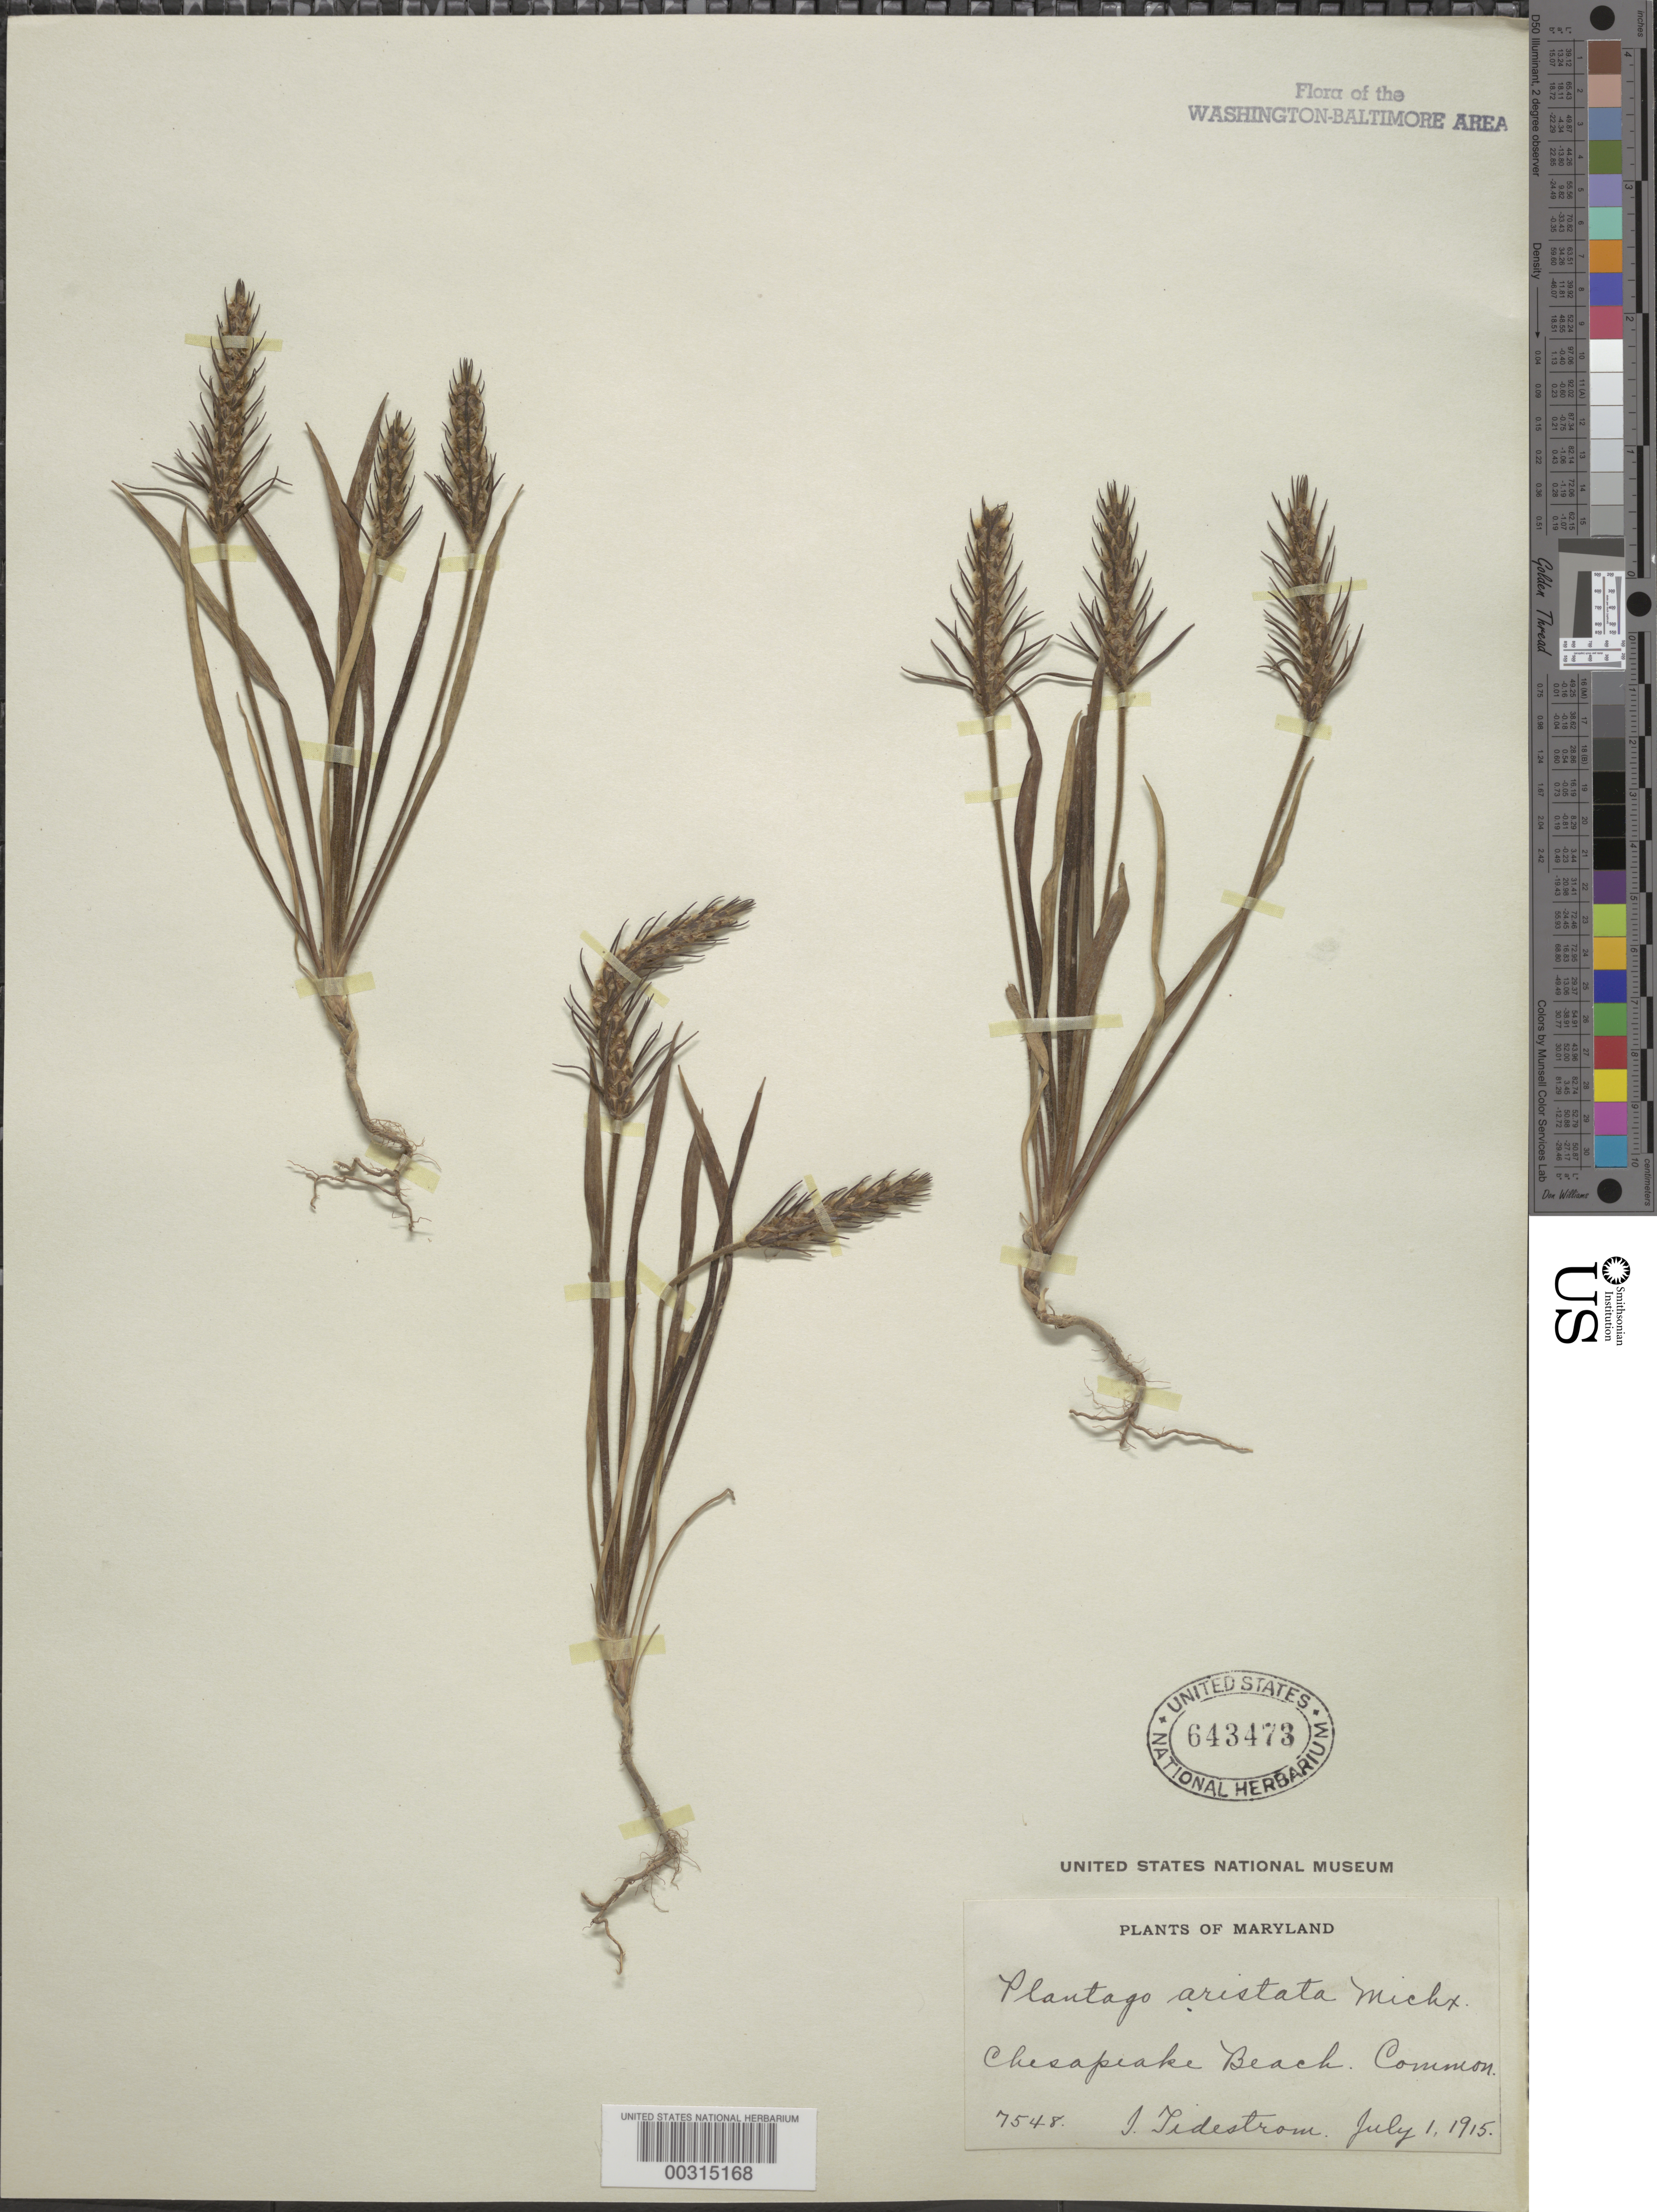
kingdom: Plantae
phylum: Tracheophyta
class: Magnoliopsida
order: Lamiales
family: Plantaginaceae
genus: Plantago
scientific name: Plantago aristata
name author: Michx.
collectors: I. F. Tidestrom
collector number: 7548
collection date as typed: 01 Jul 1915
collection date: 1915-07-01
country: United States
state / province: Maryland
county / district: Calvert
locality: Chesapeake Beach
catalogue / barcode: US 643473